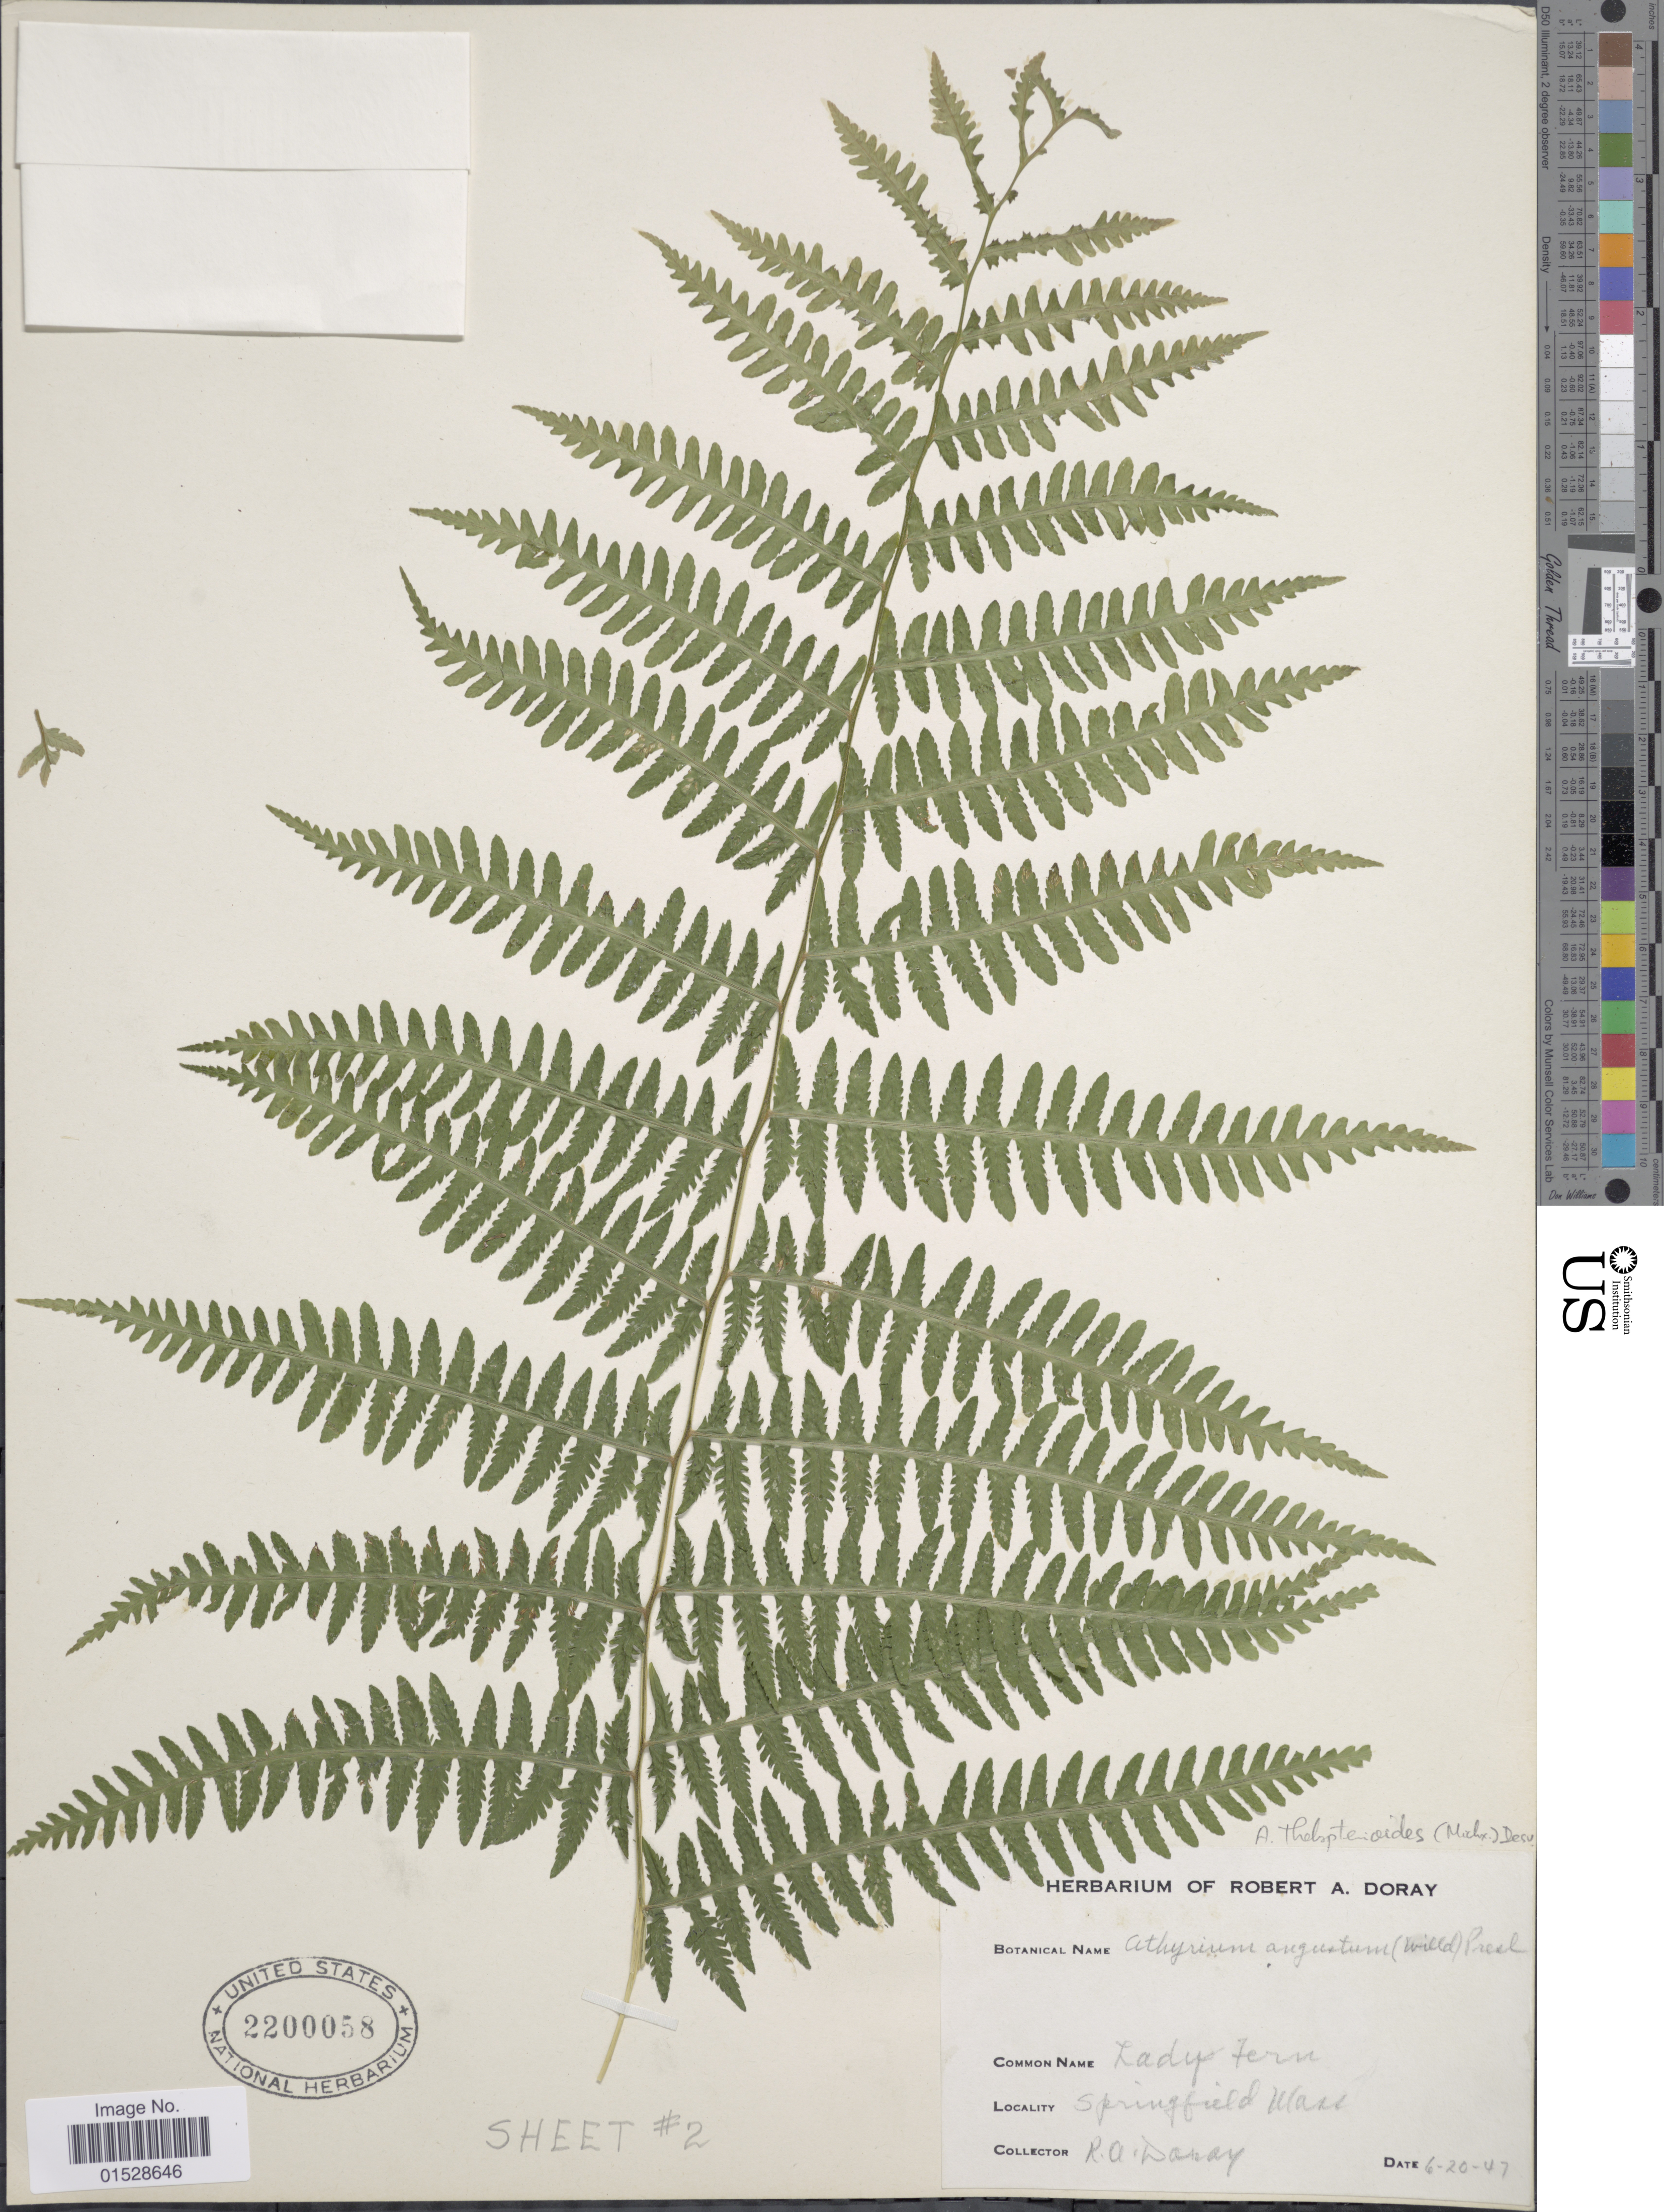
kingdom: Plantae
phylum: Tracheophyta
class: Polypodiopsida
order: Polypodiales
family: Athyriaceae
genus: Deparia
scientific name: Deparia acrostichoides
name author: (Sw.) M. Kato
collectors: R. Doray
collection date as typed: Transcribed d/m/y: 20/6/47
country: United States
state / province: Massachusetts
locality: Springfield, Mass.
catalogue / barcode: US 2200058